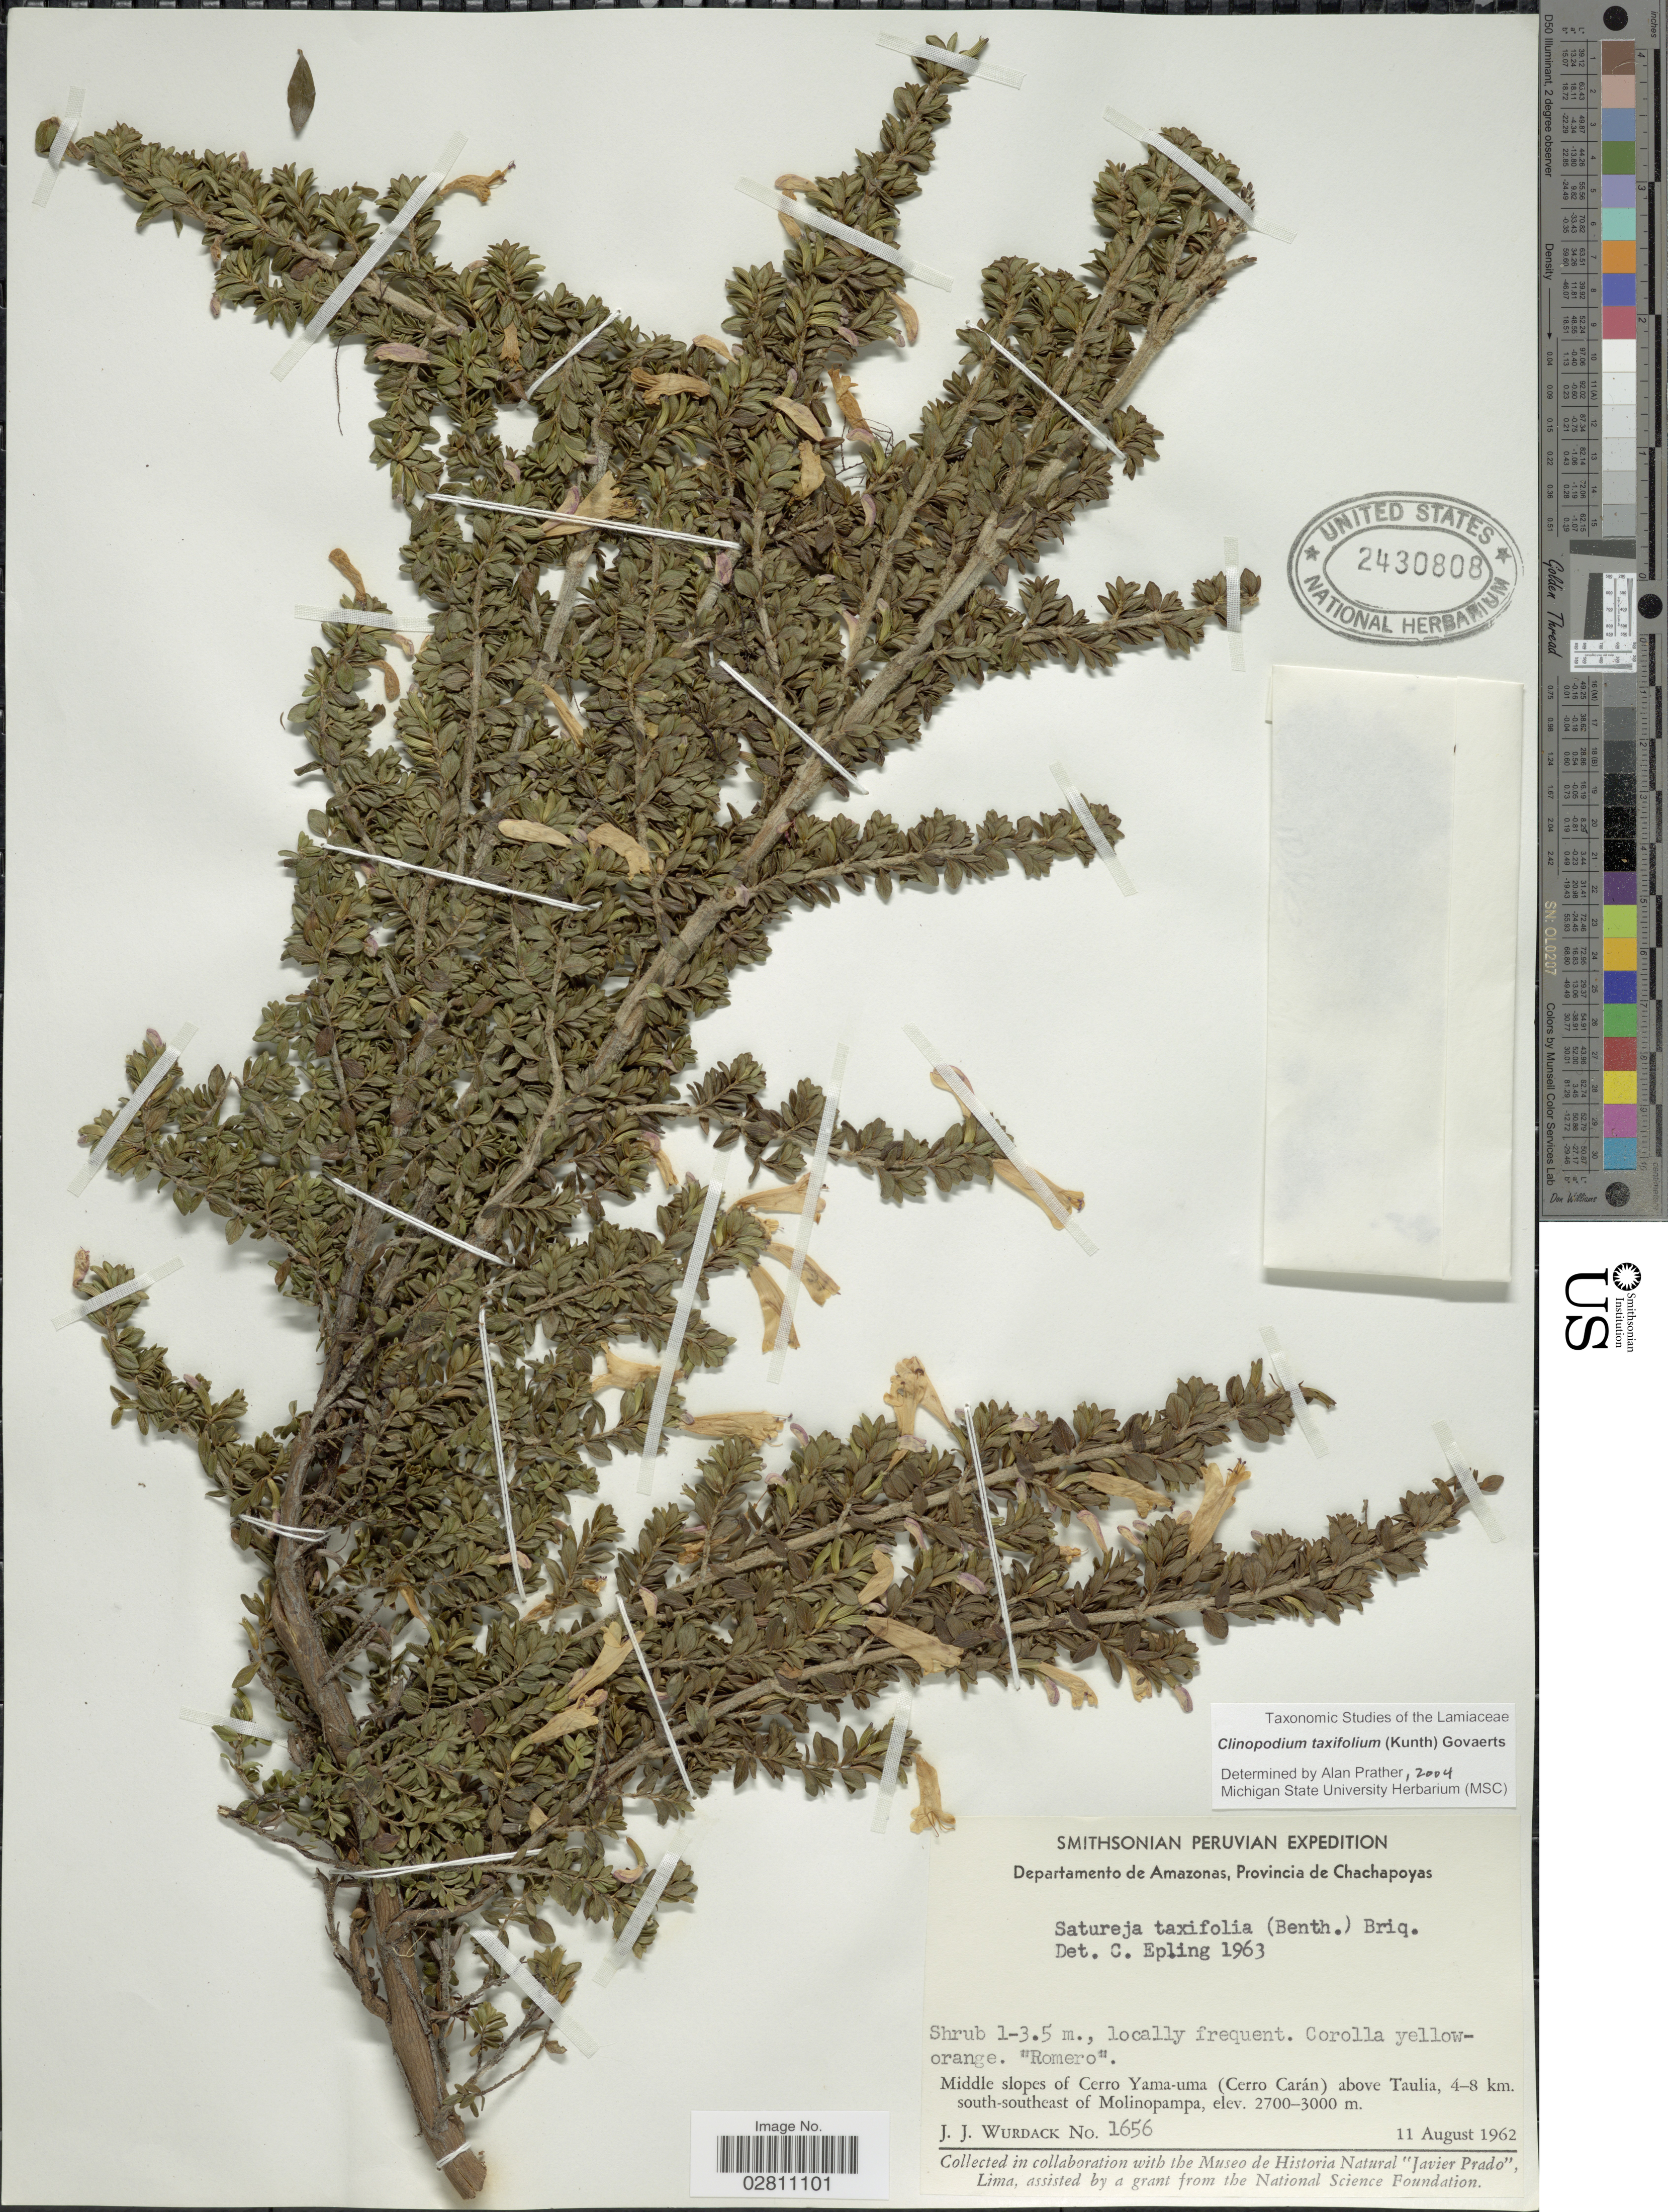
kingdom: Plantae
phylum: Tracheophyta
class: Magnoliopsida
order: Lamiales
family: Lamiaceae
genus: Clinopodium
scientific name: Clinopodium taxifolium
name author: (Kunth) Govaerts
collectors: J. J. Wurdack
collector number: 1656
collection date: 1962-08-11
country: Peru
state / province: Amazonas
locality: Departamento de Amazonas, Provincia de Chachapoyas, Middle slopes of Cerro Yama-uma (Cerro Carán) above Taulia, 4-8 km. south-southeast of Molinopampa.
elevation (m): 2700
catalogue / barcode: US 2430808